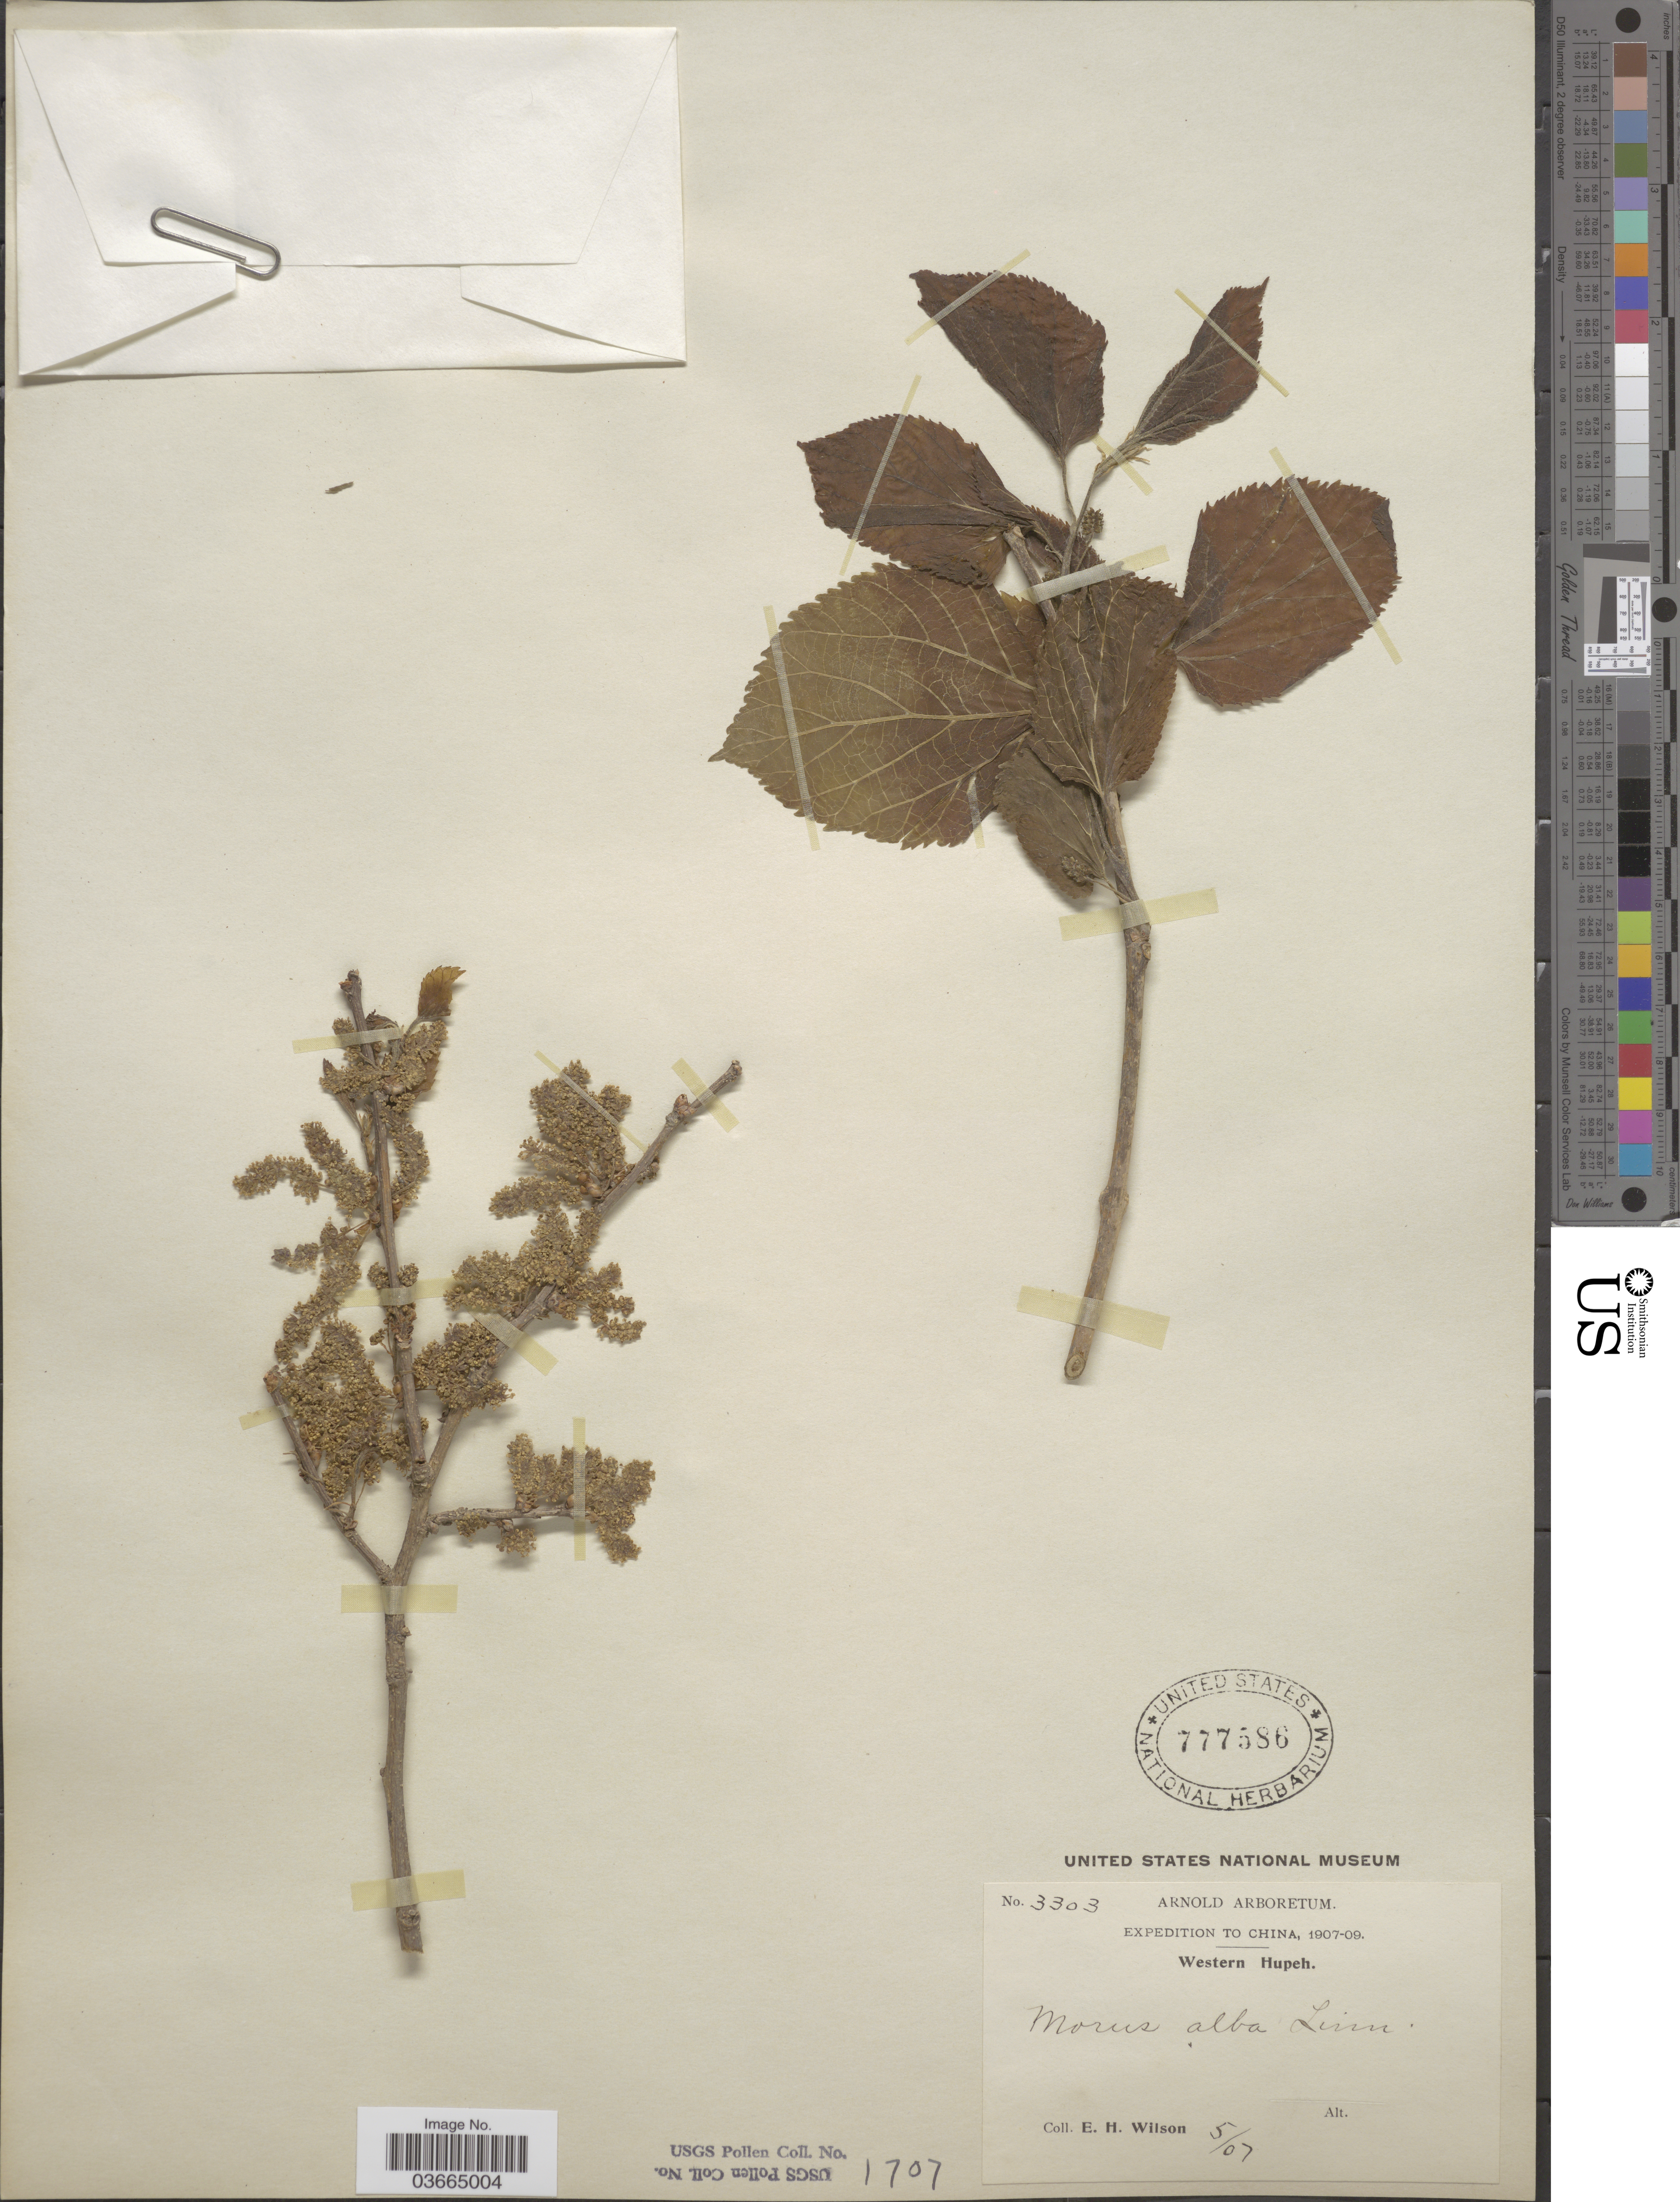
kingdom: Plantae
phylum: Tracheophyta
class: Magnoliopsida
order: Rosales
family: Moraceae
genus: Morus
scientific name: Morus alba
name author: L.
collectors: E. Wilson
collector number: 3303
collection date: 1907-05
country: China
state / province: Hubei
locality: Western Hupeh.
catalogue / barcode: US 777586